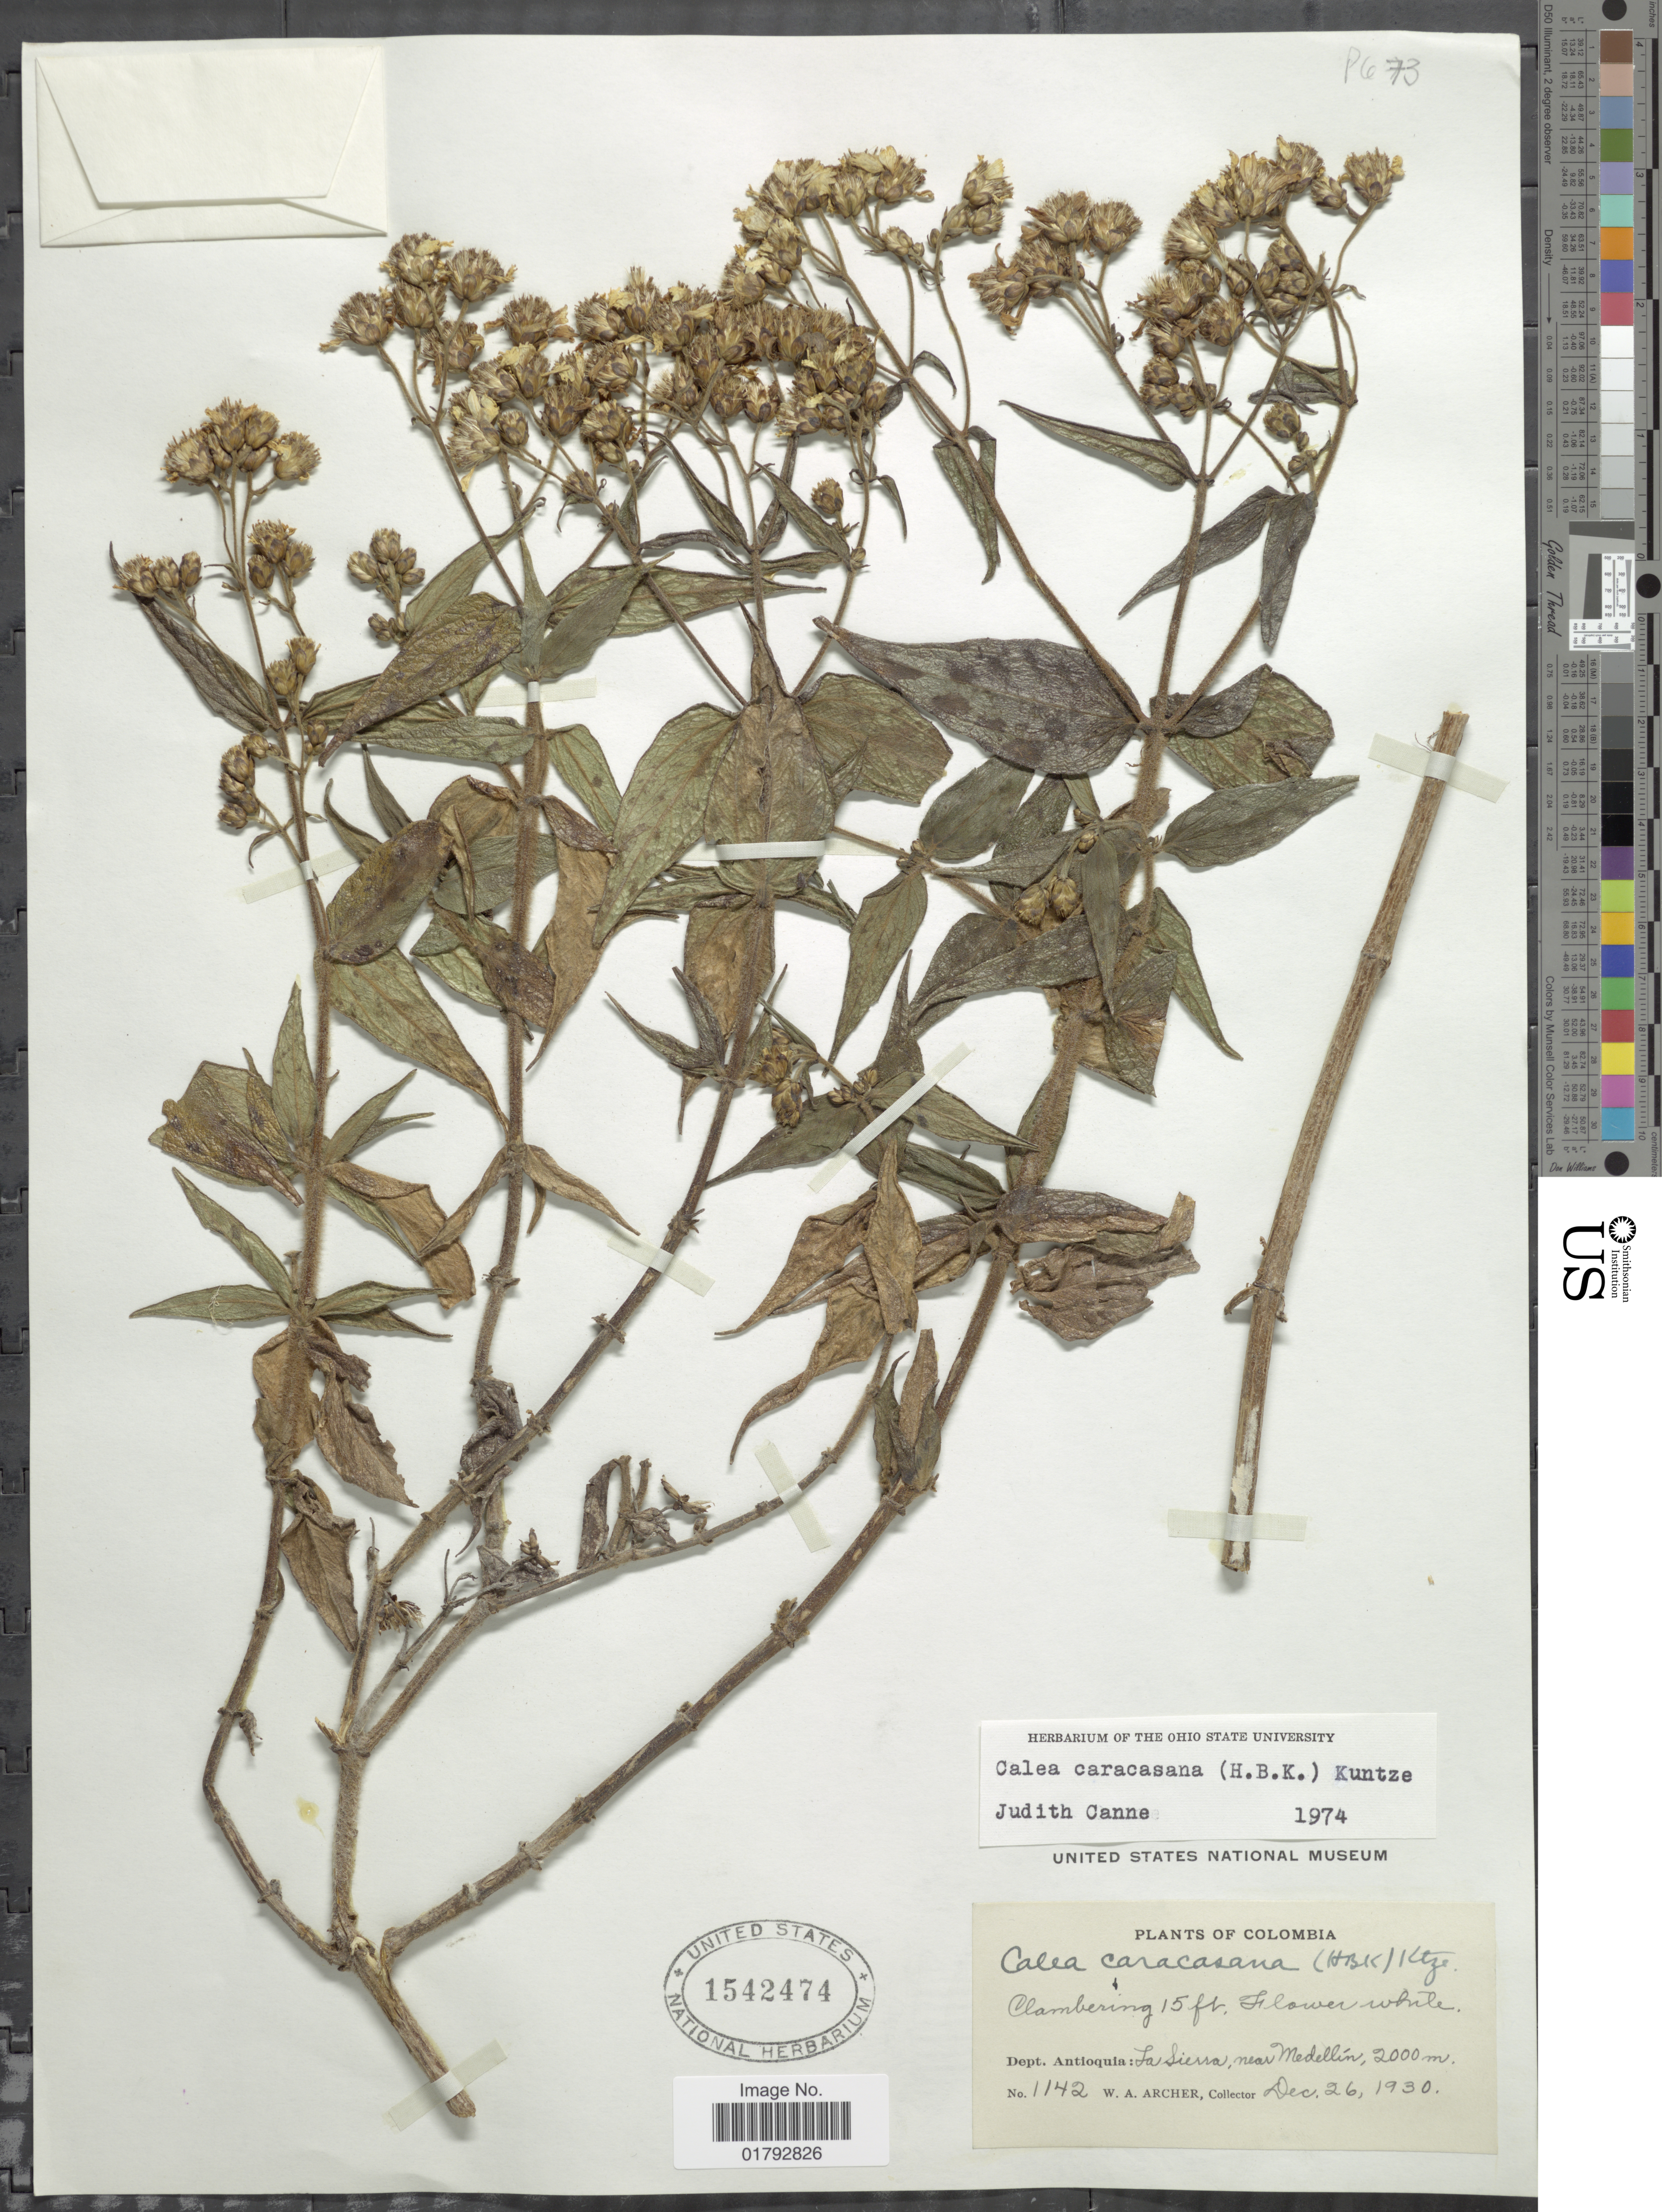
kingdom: Plantae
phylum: Tracheophyta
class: Magnoliopsida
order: Asterales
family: Asteraceae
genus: Alloispermum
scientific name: Alloispermum caracasanum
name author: (Kunth) H. Rob.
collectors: W. A. Archer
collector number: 1142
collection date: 1930-12-26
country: Colombia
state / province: Antioquia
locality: Dept. Antioquia: La Sierra, near Medellin.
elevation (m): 2000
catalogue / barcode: US 1542474